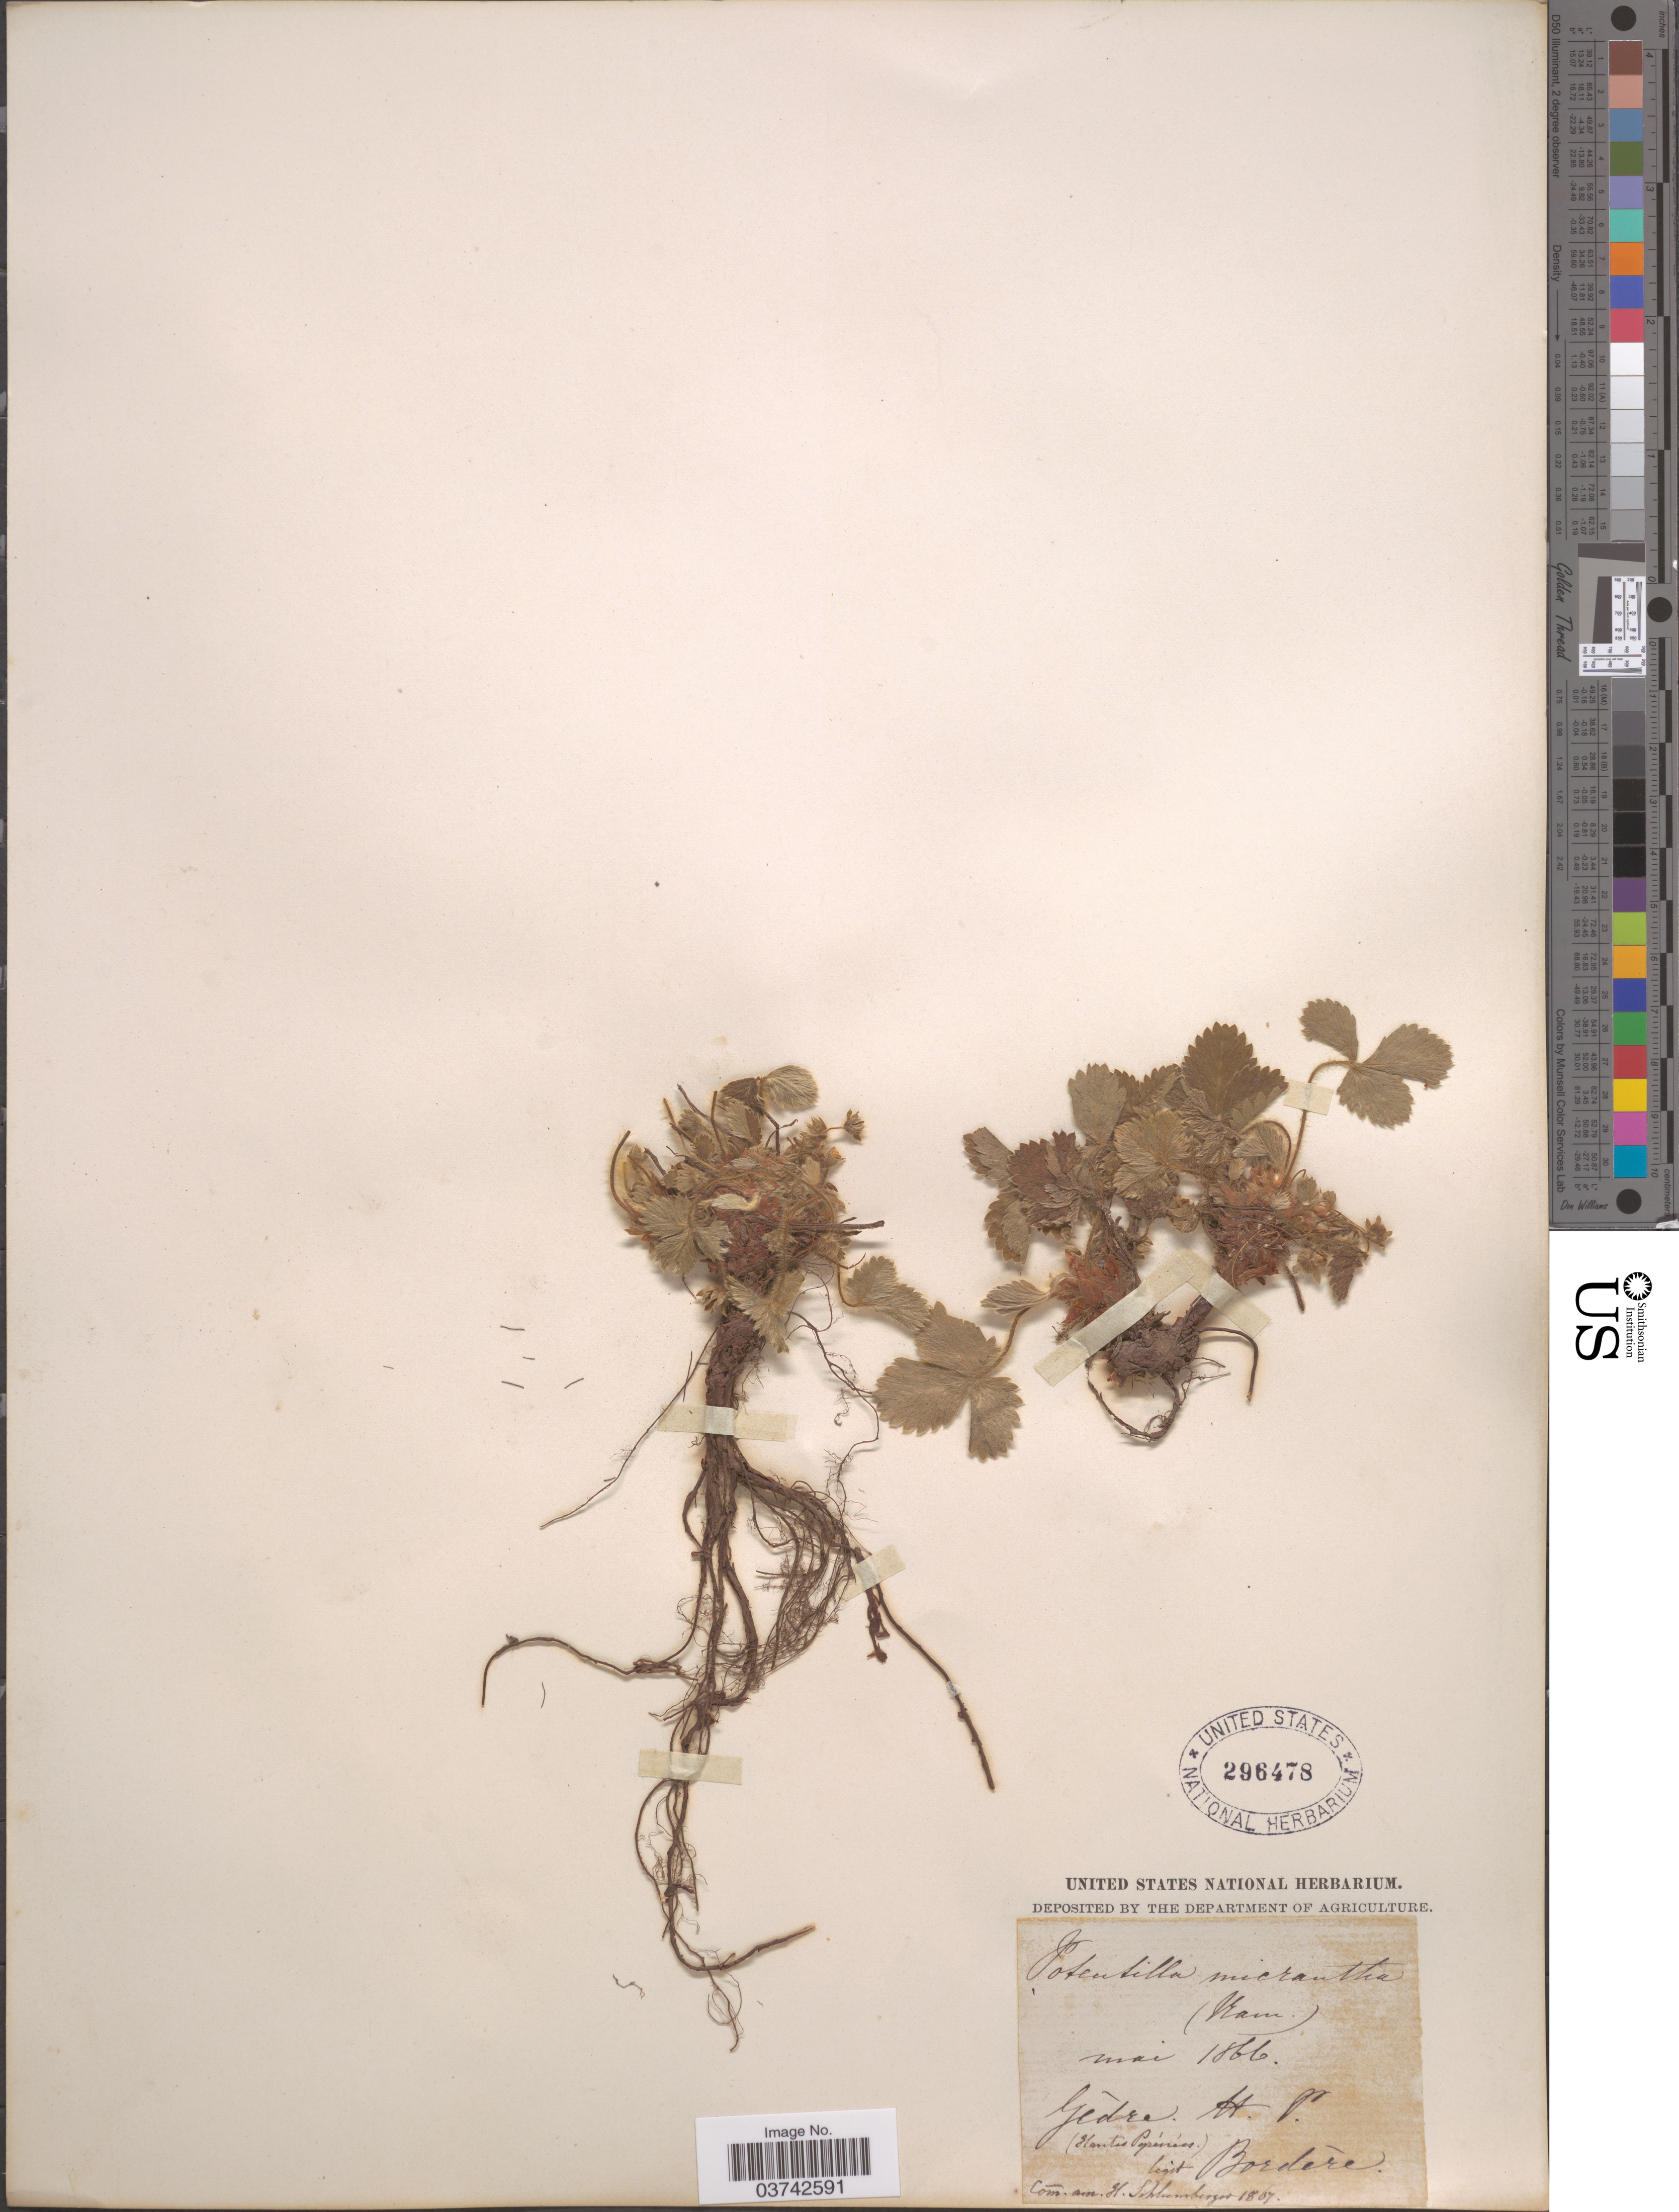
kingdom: Plantae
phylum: Tracheophyta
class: Magnoliopsida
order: Rosales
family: Rosaceae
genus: Potentilla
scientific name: Potentilla micrantha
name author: Ramond ex DC.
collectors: -. Bordère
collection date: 1866-05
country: France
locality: Gèdre H. P. (Hautes Pyrénées).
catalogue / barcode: US 296478